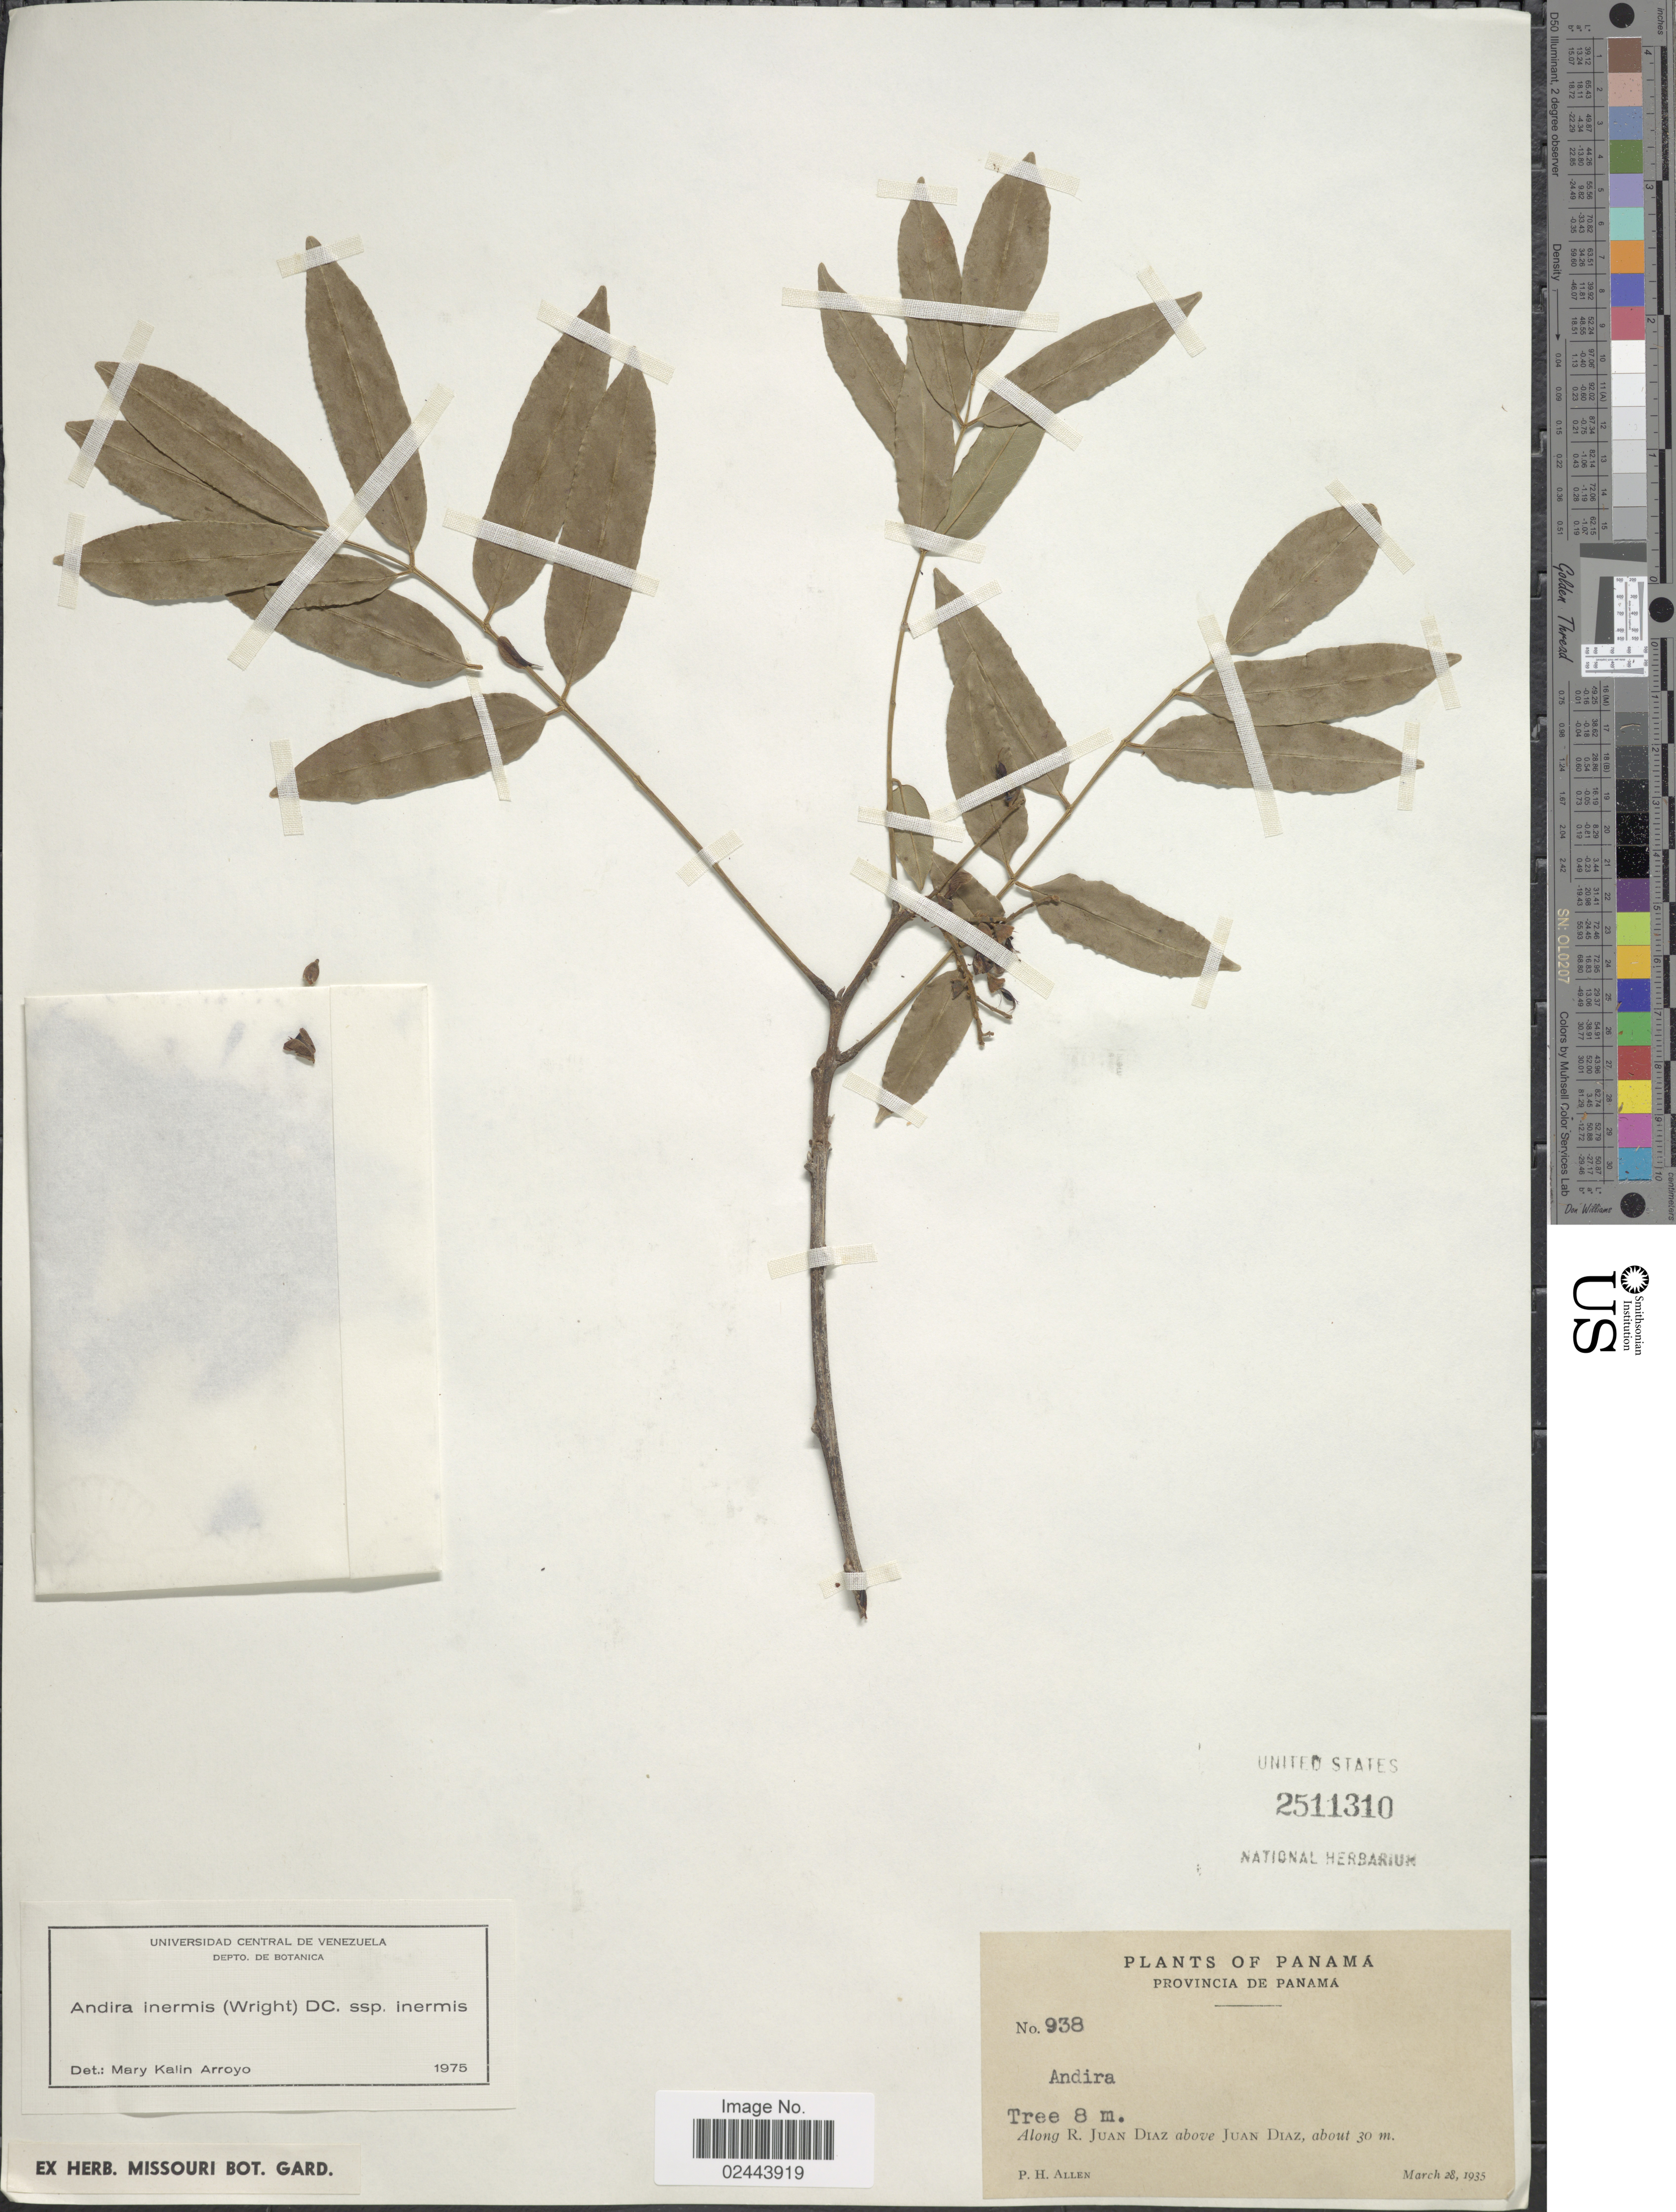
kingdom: Plantae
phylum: Tracheophyta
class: Magnoliopsida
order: Fabales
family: Fabaceae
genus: Andira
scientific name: Andira inermis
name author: (W. Wright) Kunth ex DC.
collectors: P. H. Allen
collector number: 938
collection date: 1935-03-28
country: Panama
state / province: Panamá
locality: Along R. Juan Diaz above Juan Diaz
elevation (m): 30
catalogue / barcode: US 2511310